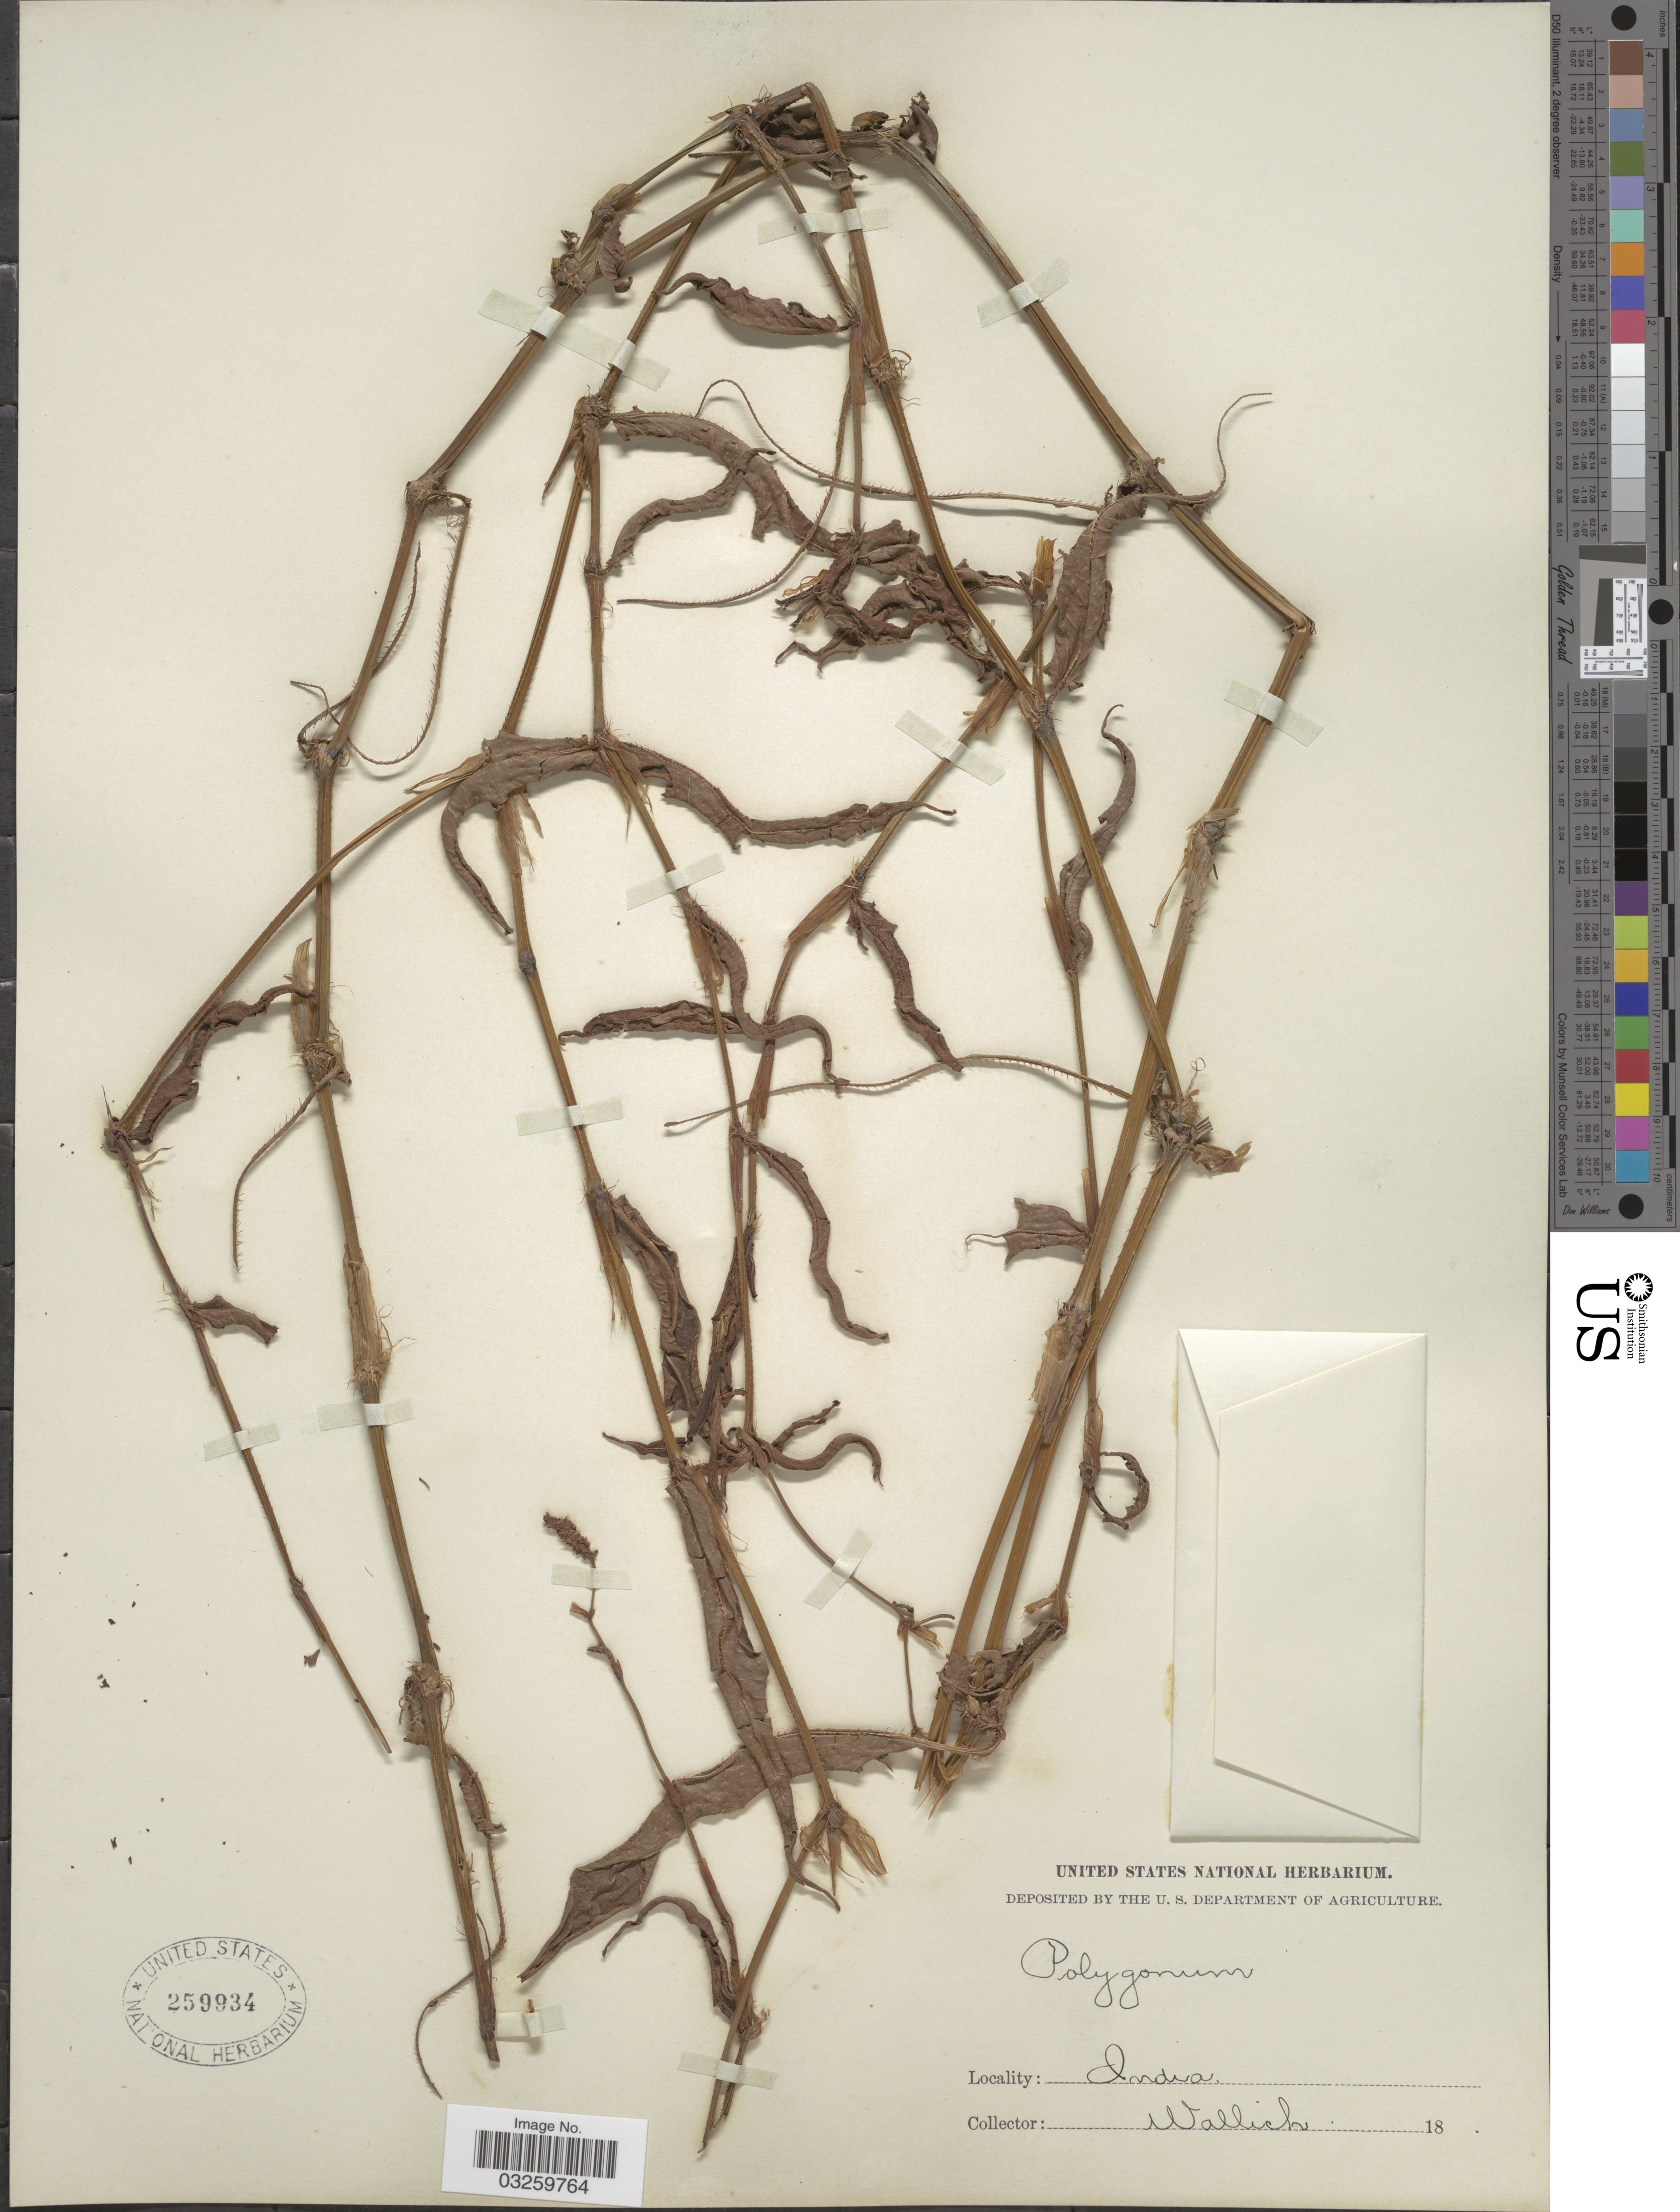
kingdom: Plantae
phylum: Tracheophyta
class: Magnoliopsida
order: Caryophyllales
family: Polygonaceae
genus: Polygonum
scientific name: Polygonum sp.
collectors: -- Wallich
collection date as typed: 18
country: India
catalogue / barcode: US 259934